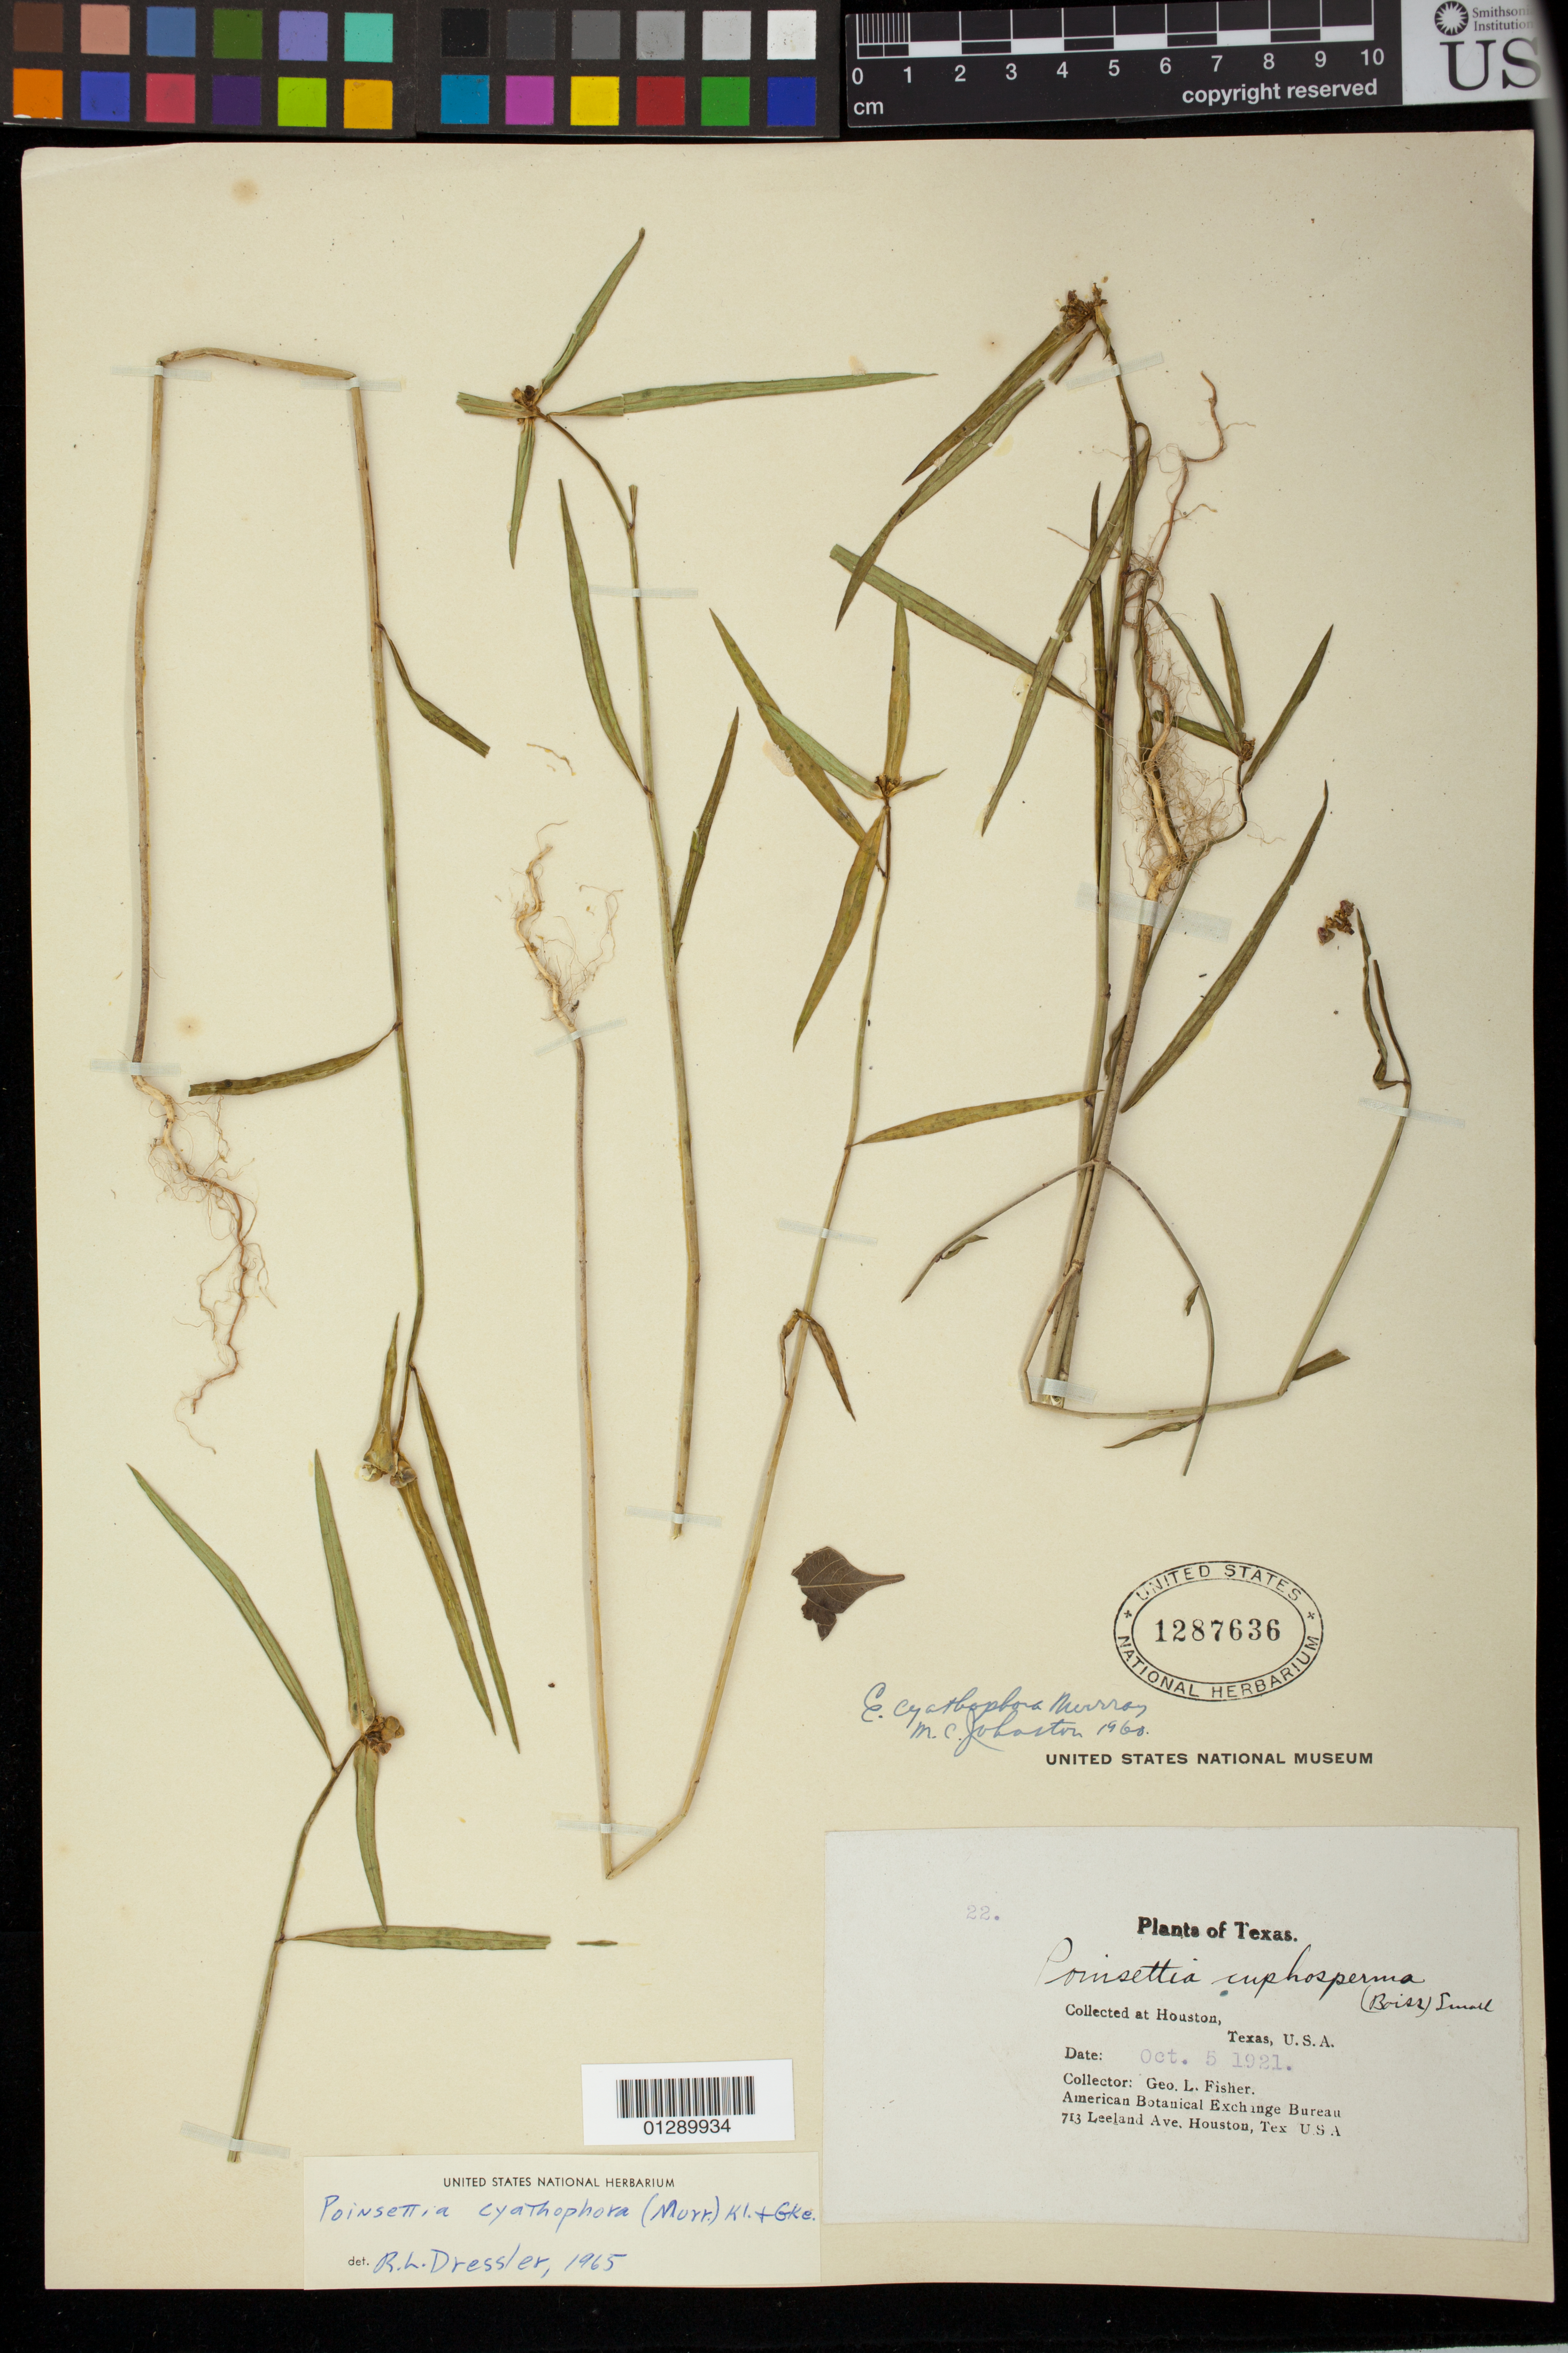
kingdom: Plantae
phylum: Tracheophyta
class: Magnoliopsida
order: Malpighiales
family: Euphorbiaceae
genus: Euphorbia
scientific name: Euphorbia heterophylla var. cyathophora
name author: (Murr.) Griseb.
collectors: G. L. Fisher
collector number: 22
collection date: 1921-10-05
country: United States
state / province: Texas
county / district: Harris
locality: Houston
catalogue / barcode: US 1287636